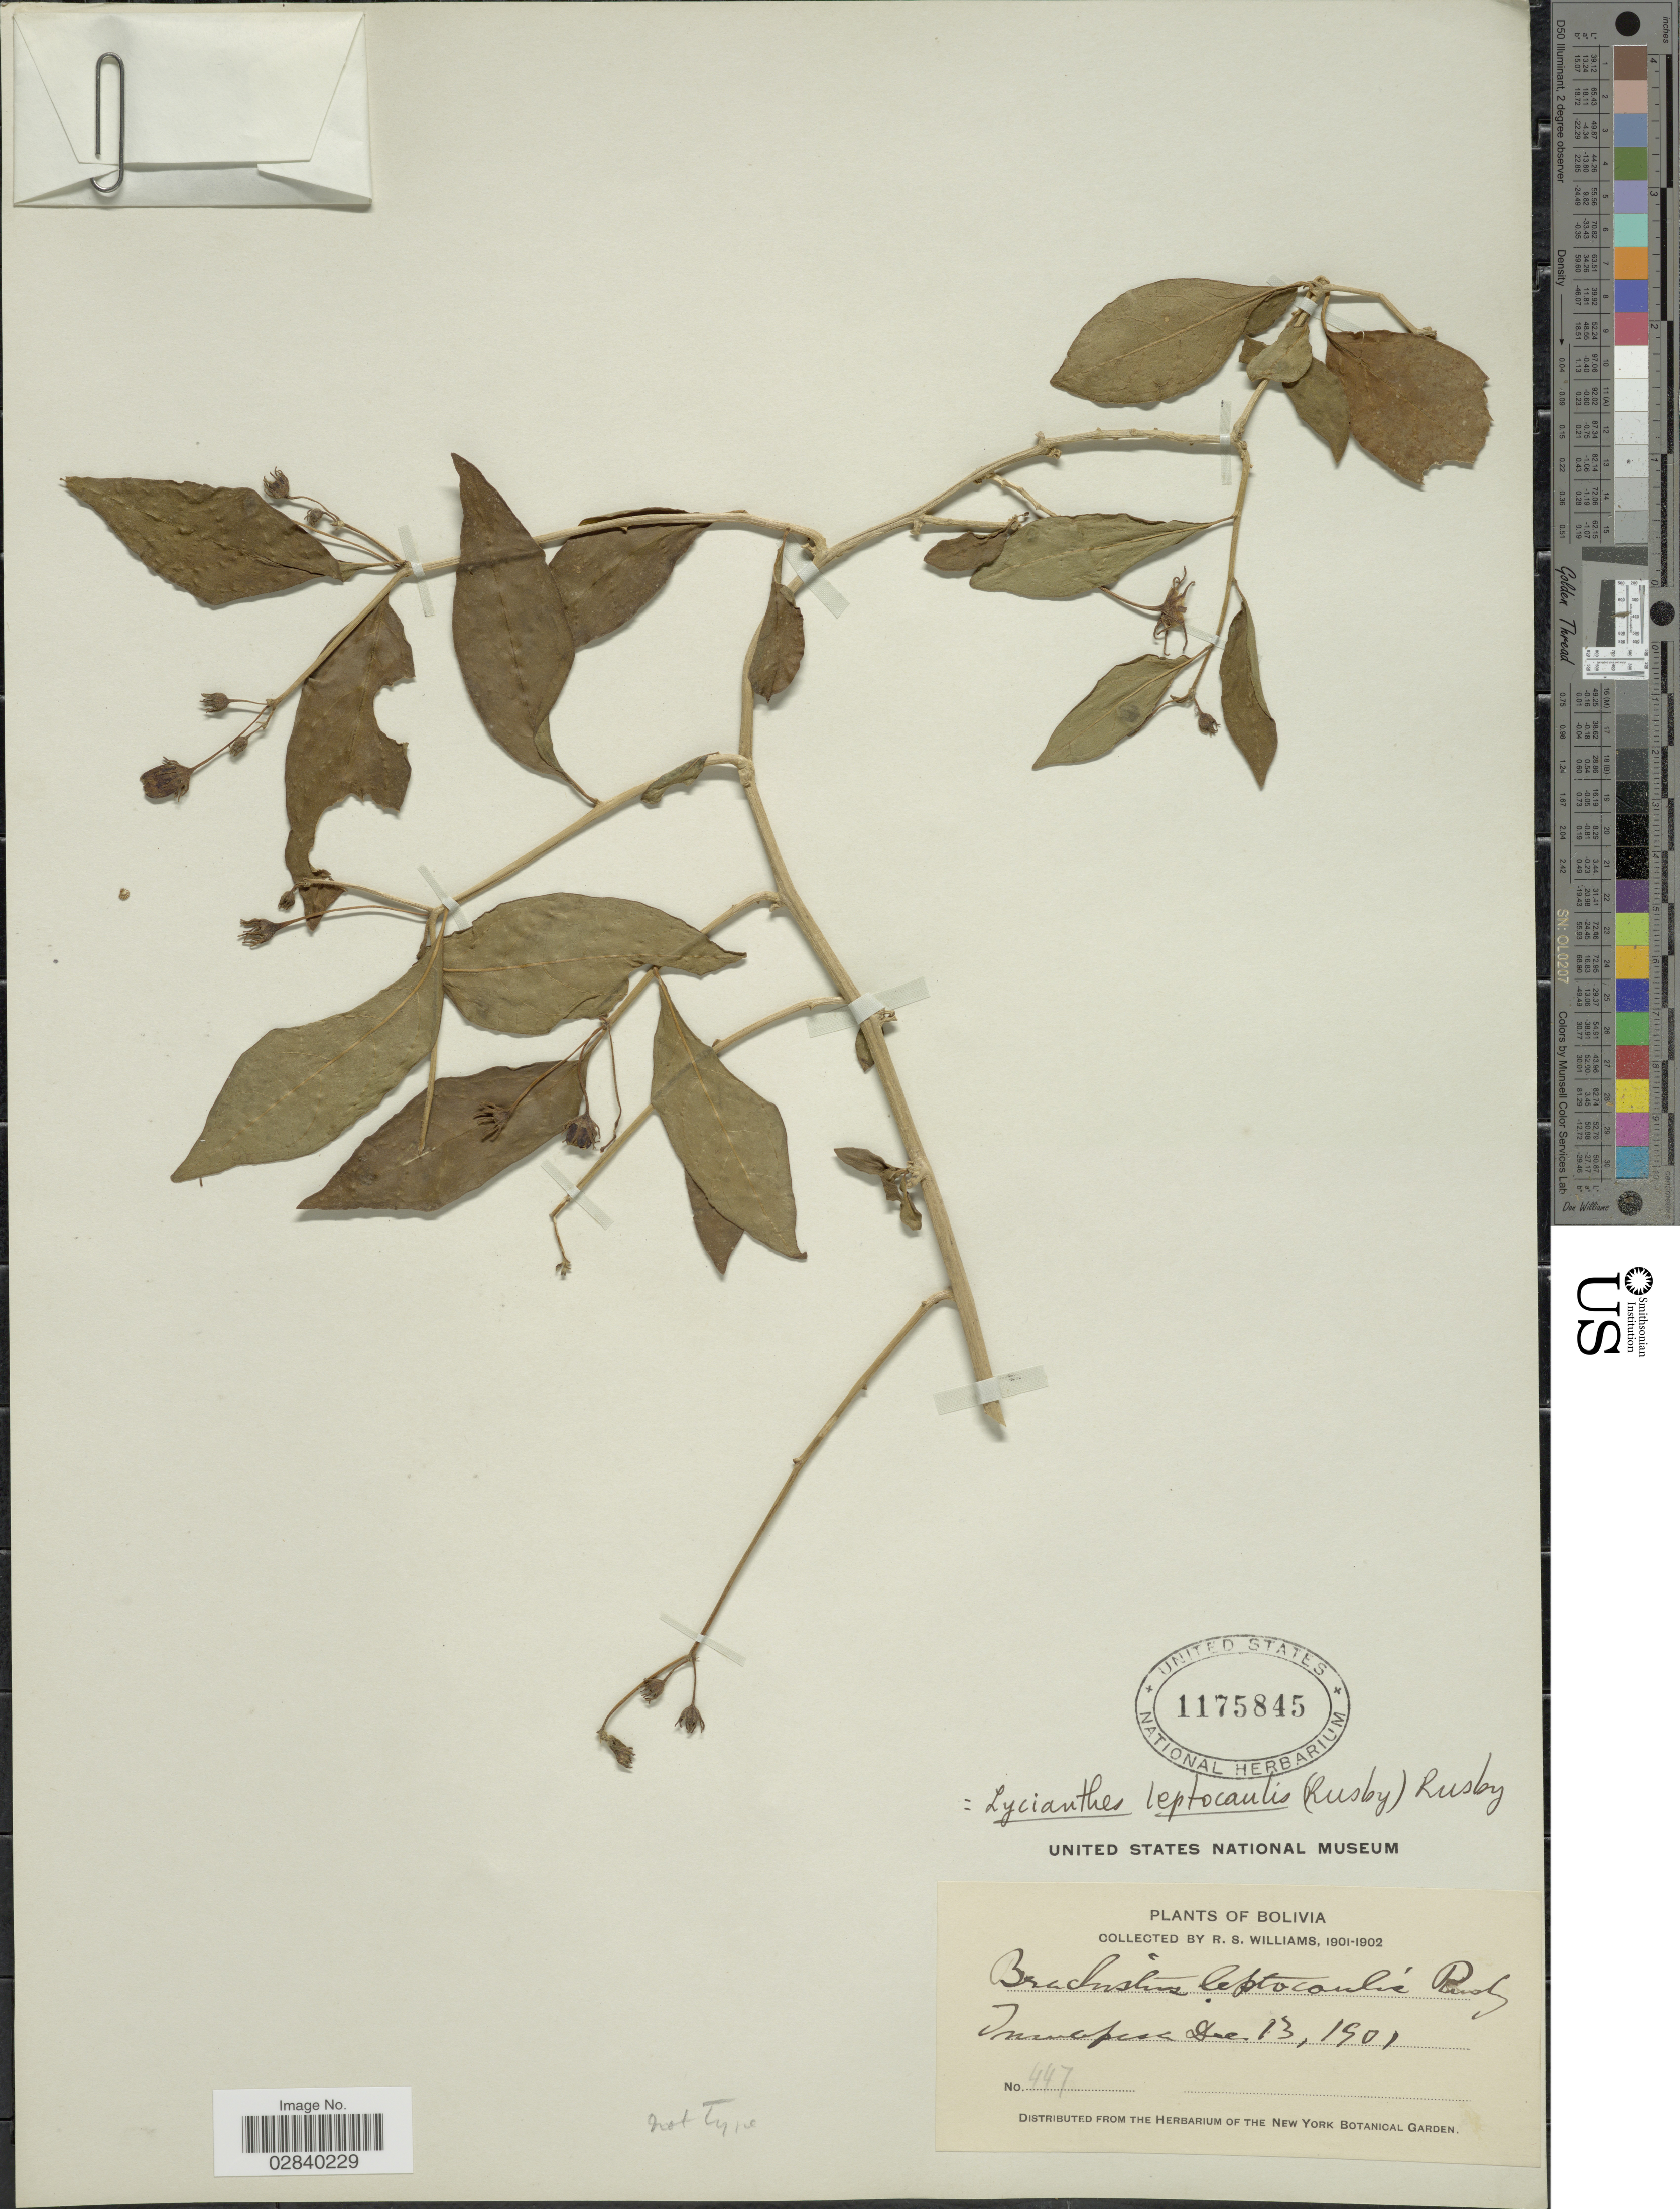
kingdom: Plantae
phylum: Tracheophyta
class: Magnoliopsida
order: Solanales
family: Solanaceae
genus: Lycianthes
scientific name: Lycianthes leptocaulis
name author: (Rusby) Rusby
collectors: R. S. Williams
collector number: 447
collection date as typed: Dec. 13, 1901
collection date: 1901-12-13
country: Bolivia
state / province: La Paz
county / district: Iturralde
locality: Tumupasa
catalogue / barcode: US 1175845